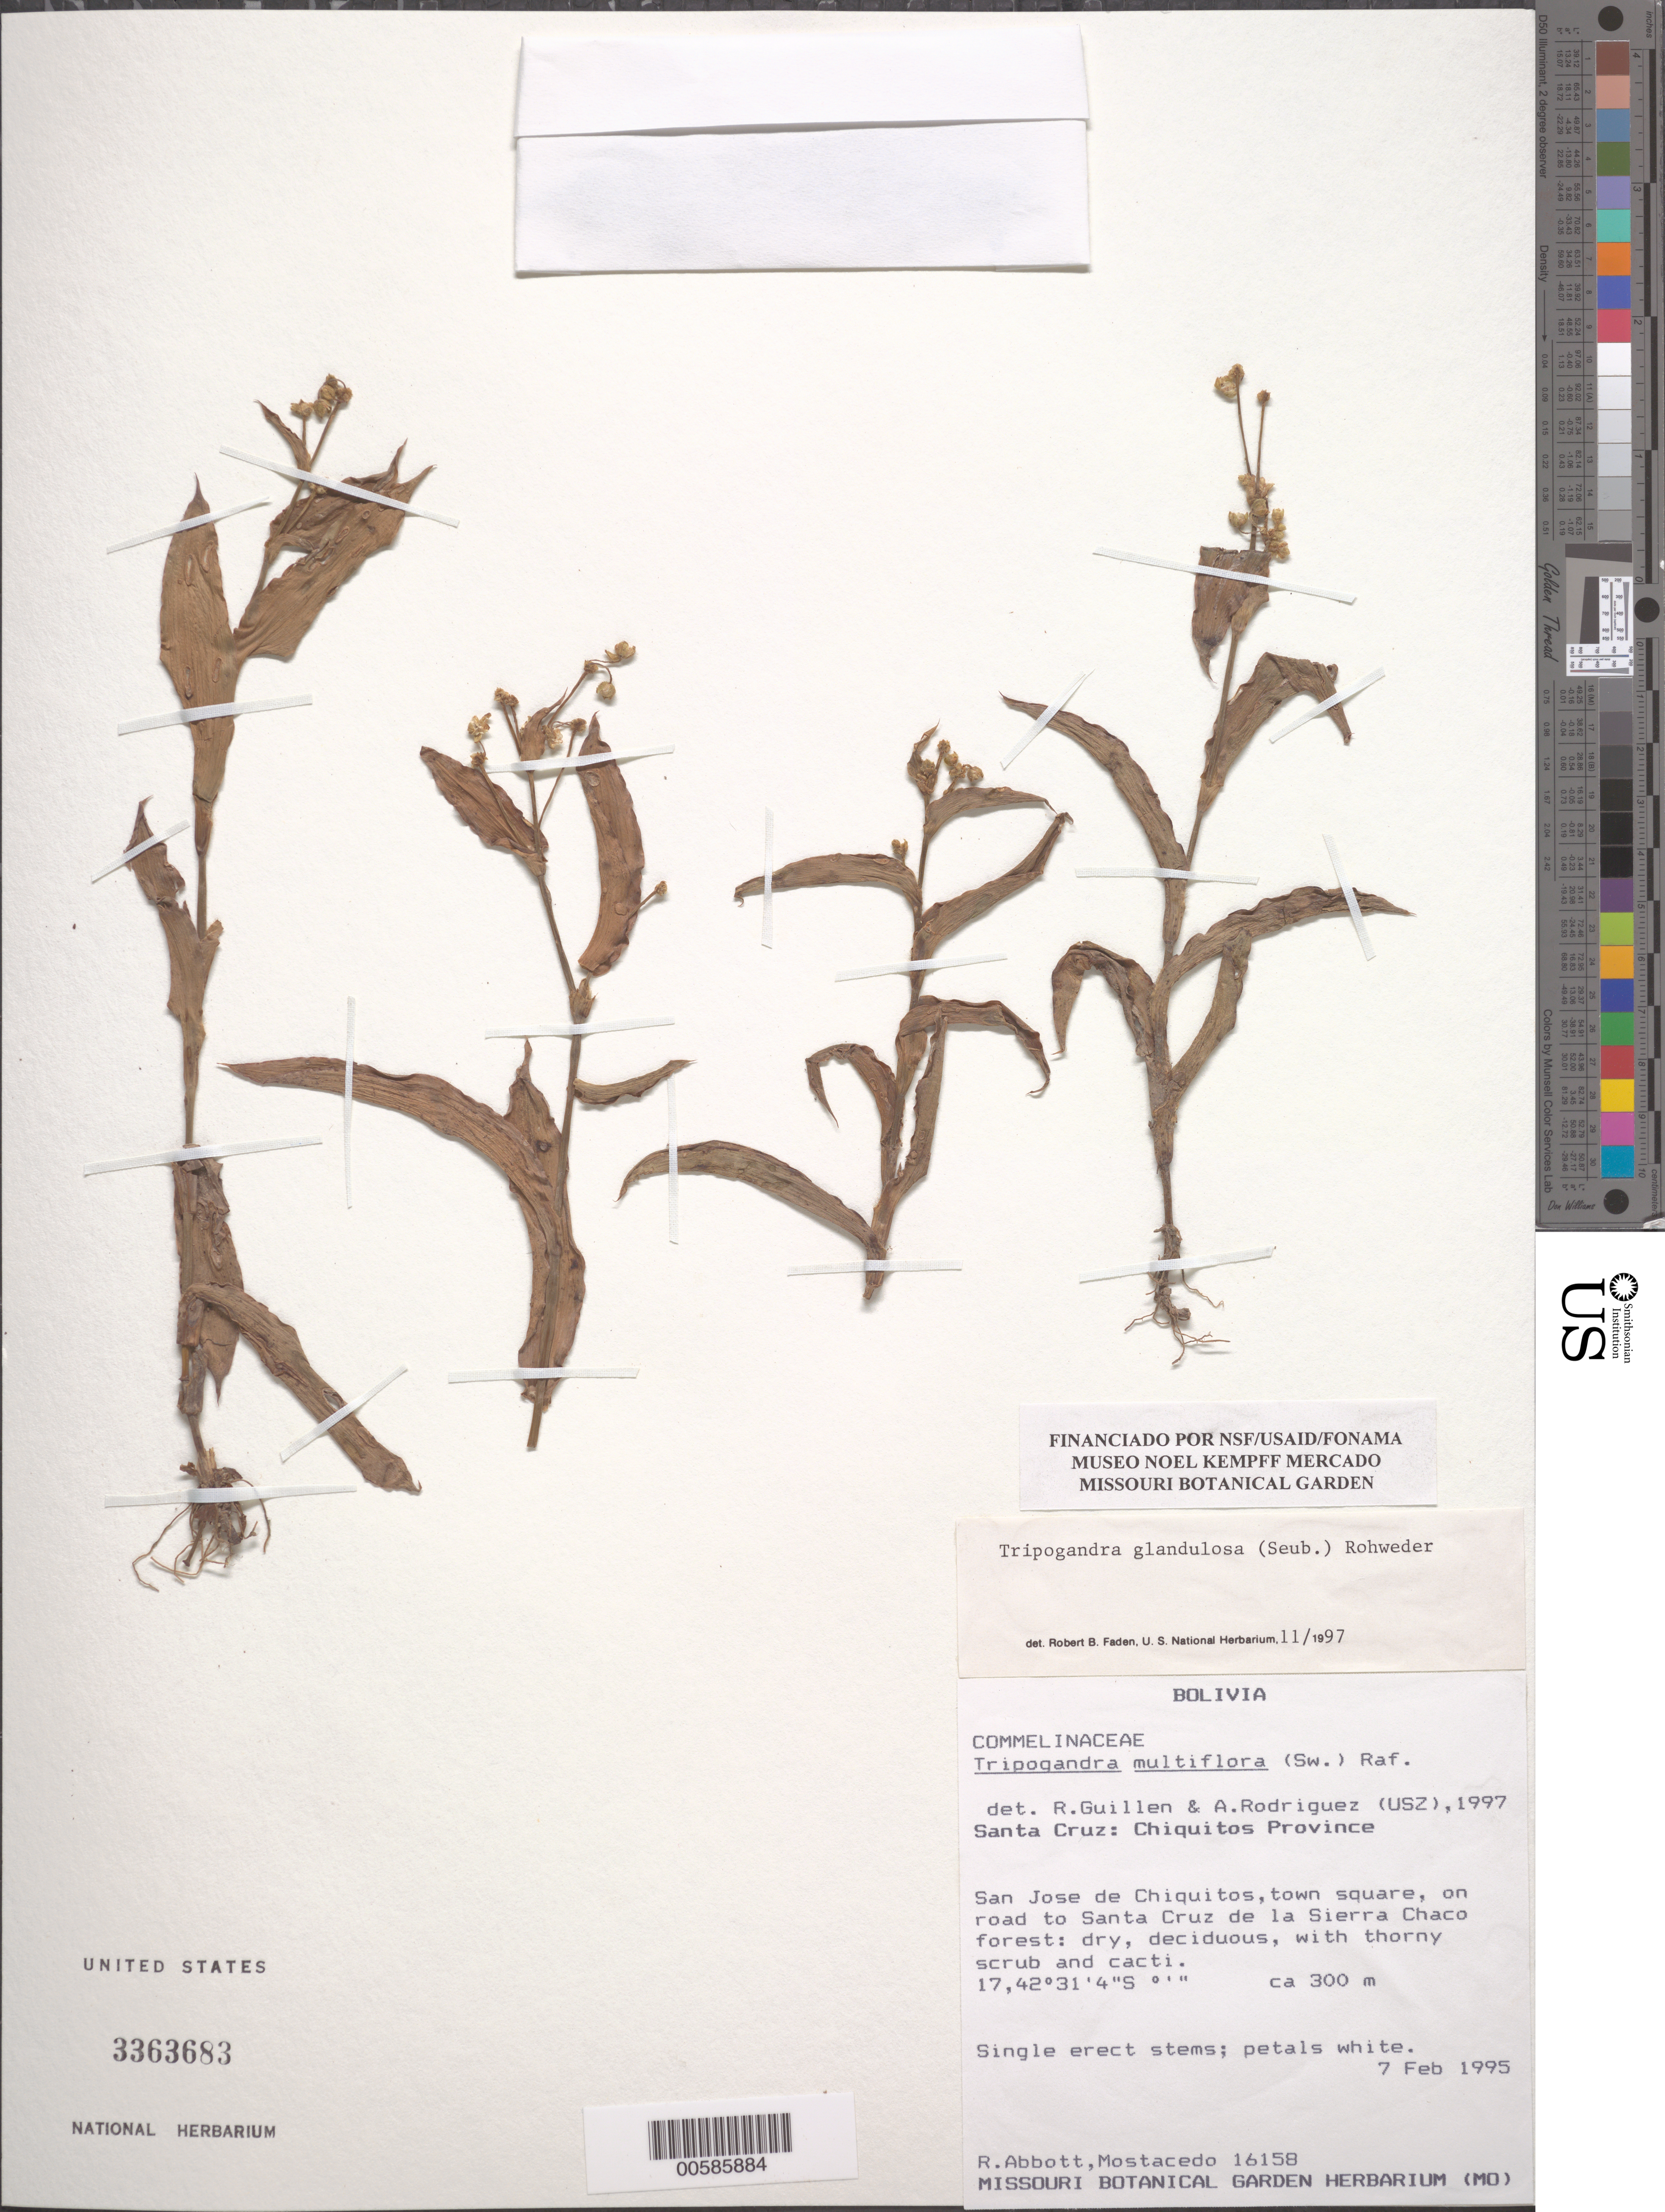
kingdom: Plantae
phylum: Tracheophyta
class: Liliopsida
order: Commelinales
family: Commelinaceae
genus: Tripogandra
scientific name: Tripogandra glandulosa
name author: (Seub.) Rohweder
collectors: J. R. Abbott & Mostacedo, --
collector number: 16158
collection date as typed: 07 Feb 1995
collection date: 1995-02-07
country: Bolivia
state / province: Santa Cruz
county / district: Chiquitos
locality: San Jose de Chiquitos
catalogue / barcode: US 3363683